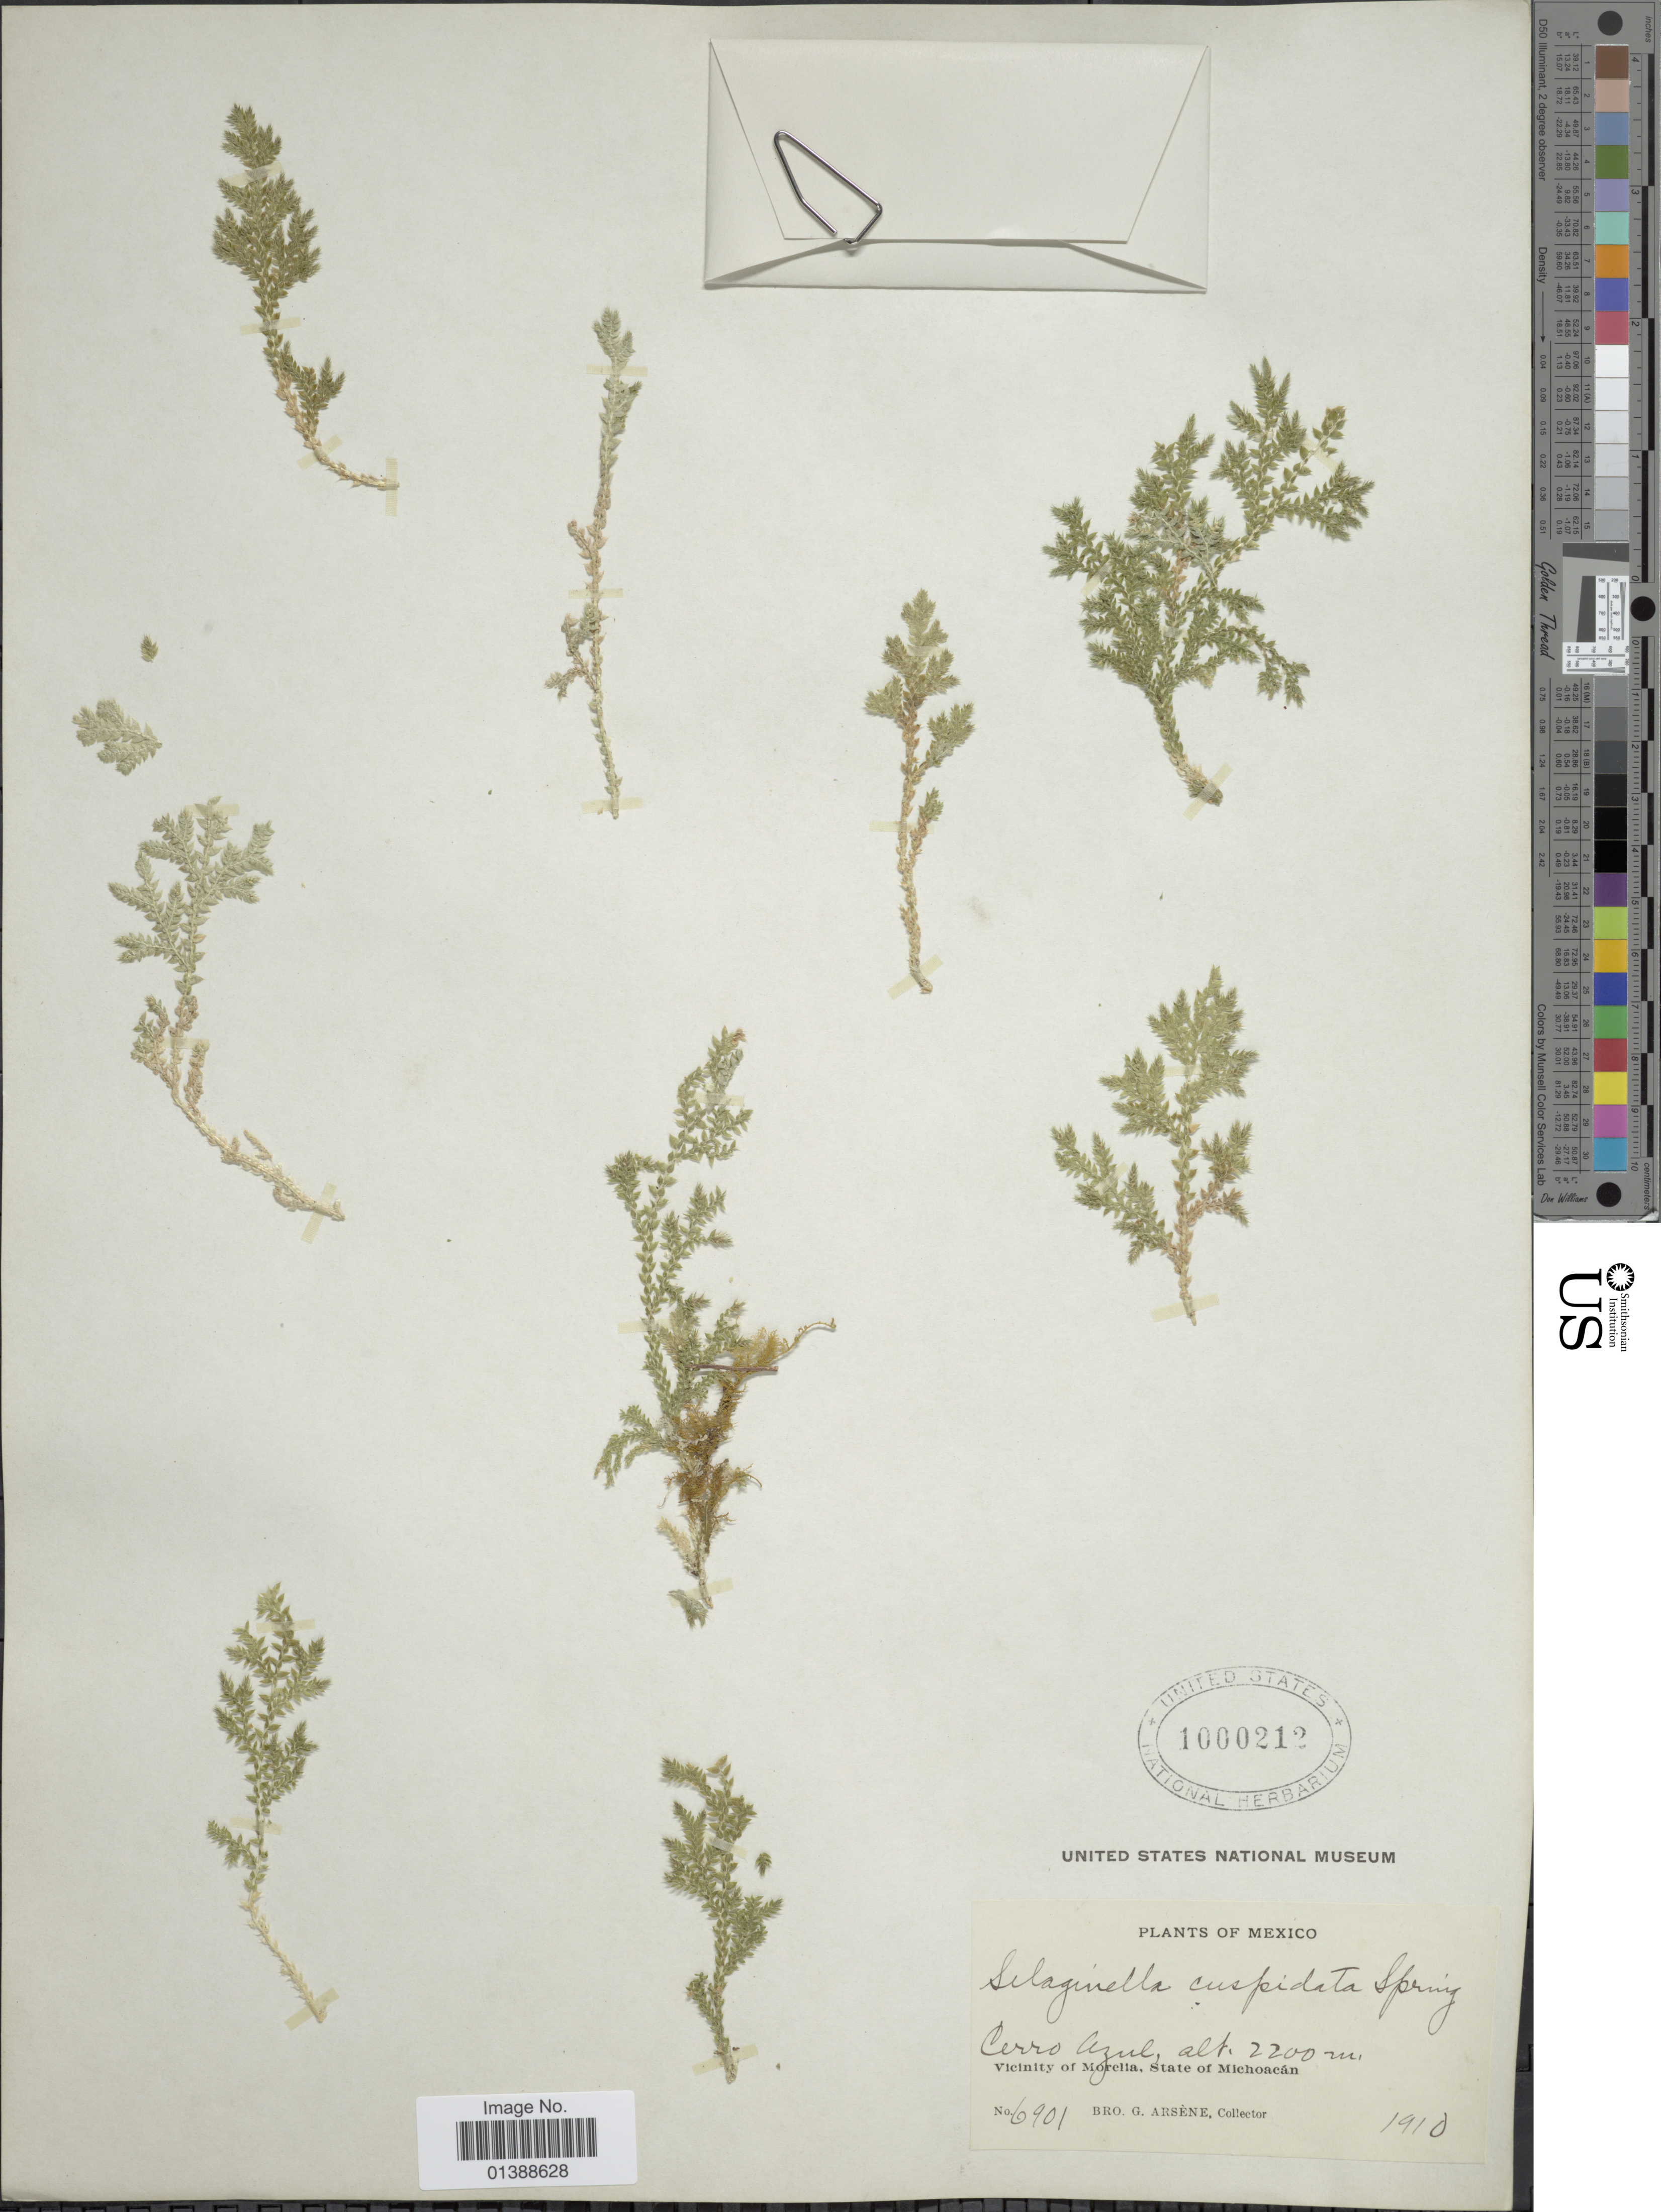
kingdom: Plantae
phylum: Tracheophyta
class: Lycopodiopsida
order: Selaginellales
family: Selaginellaceae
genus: Selaginella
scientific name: Selaginella pallescens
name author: (C. Presl) Spring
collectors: Bro. G. Arsène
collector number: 6901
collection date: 1910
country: Mexico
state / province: Michoacán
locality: Cerro Azul, Vicinity of Morelia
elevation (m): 2200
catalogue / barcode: US 1000212